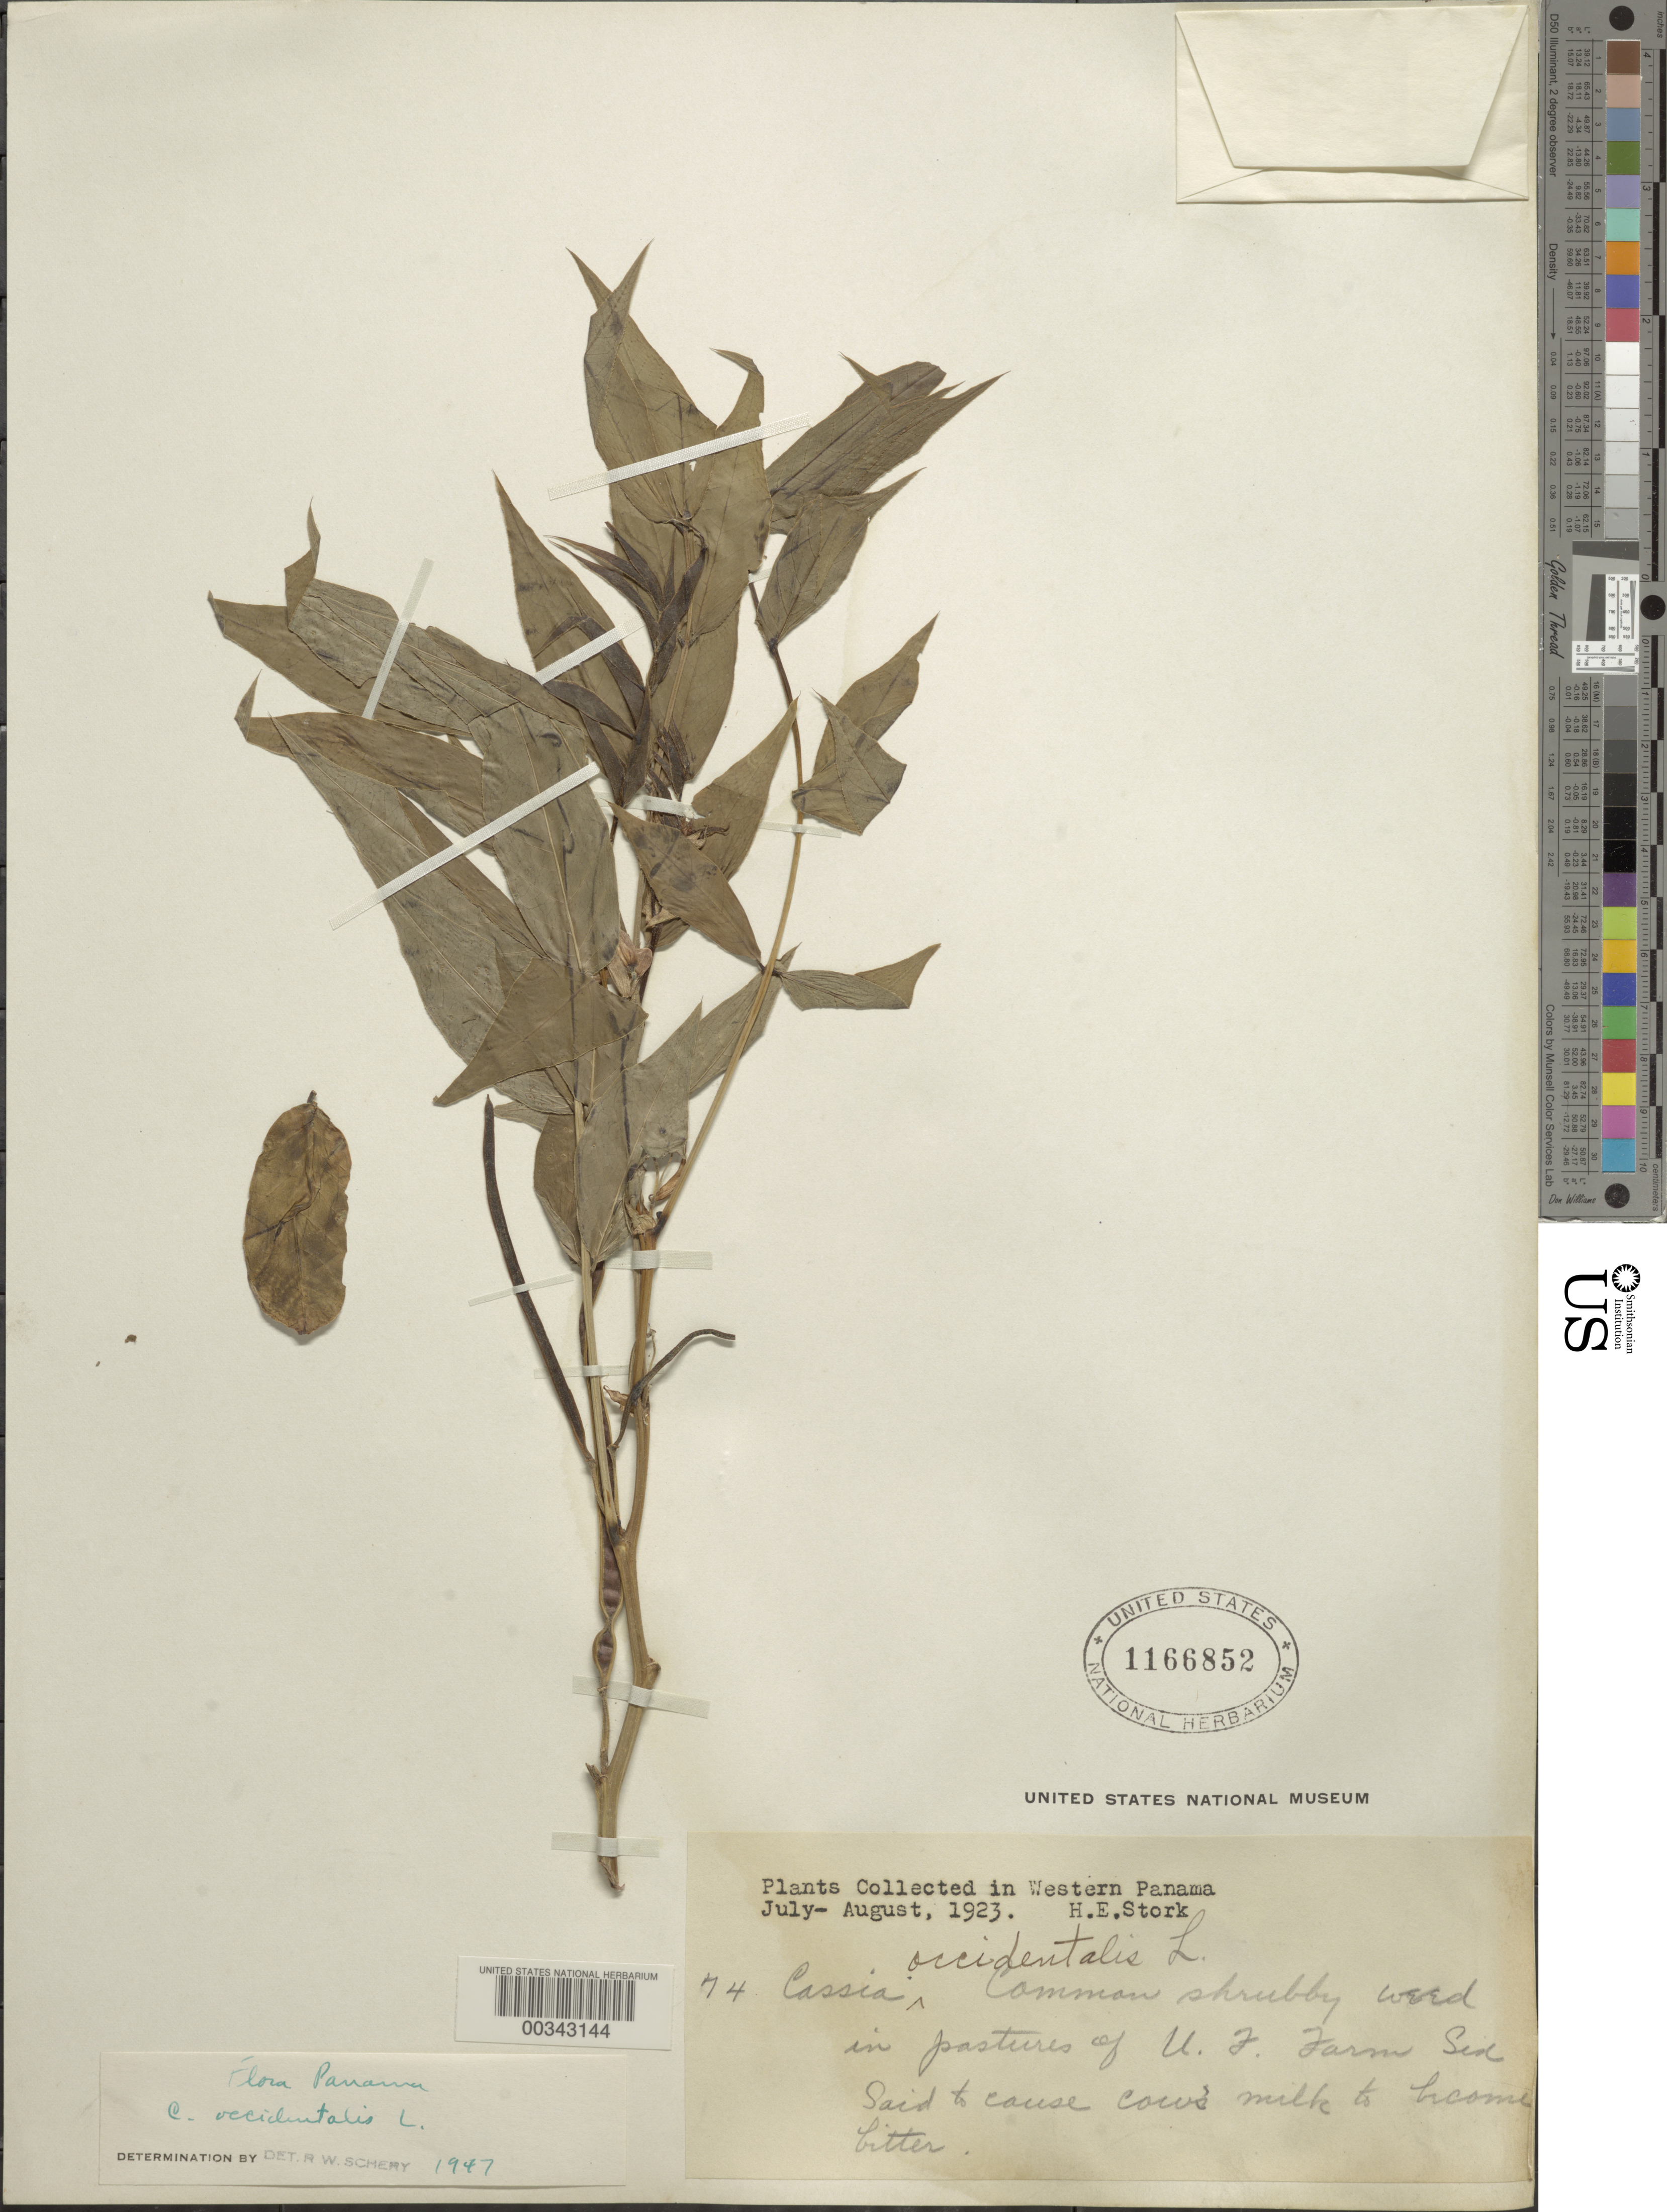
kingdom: Plantae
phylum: Tracheophyta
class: Magnoliopsida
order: Fabales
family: Fabaceae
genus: Senna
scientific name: Senna occidentalis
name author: (L.) Link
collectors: H. E. Stork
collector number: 74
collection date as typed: Jul 1923 to -- Aug 1923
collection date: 1923-07/1923-08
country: Panama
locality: Western Panama; pastures of US Farm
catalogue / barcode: US 1166852